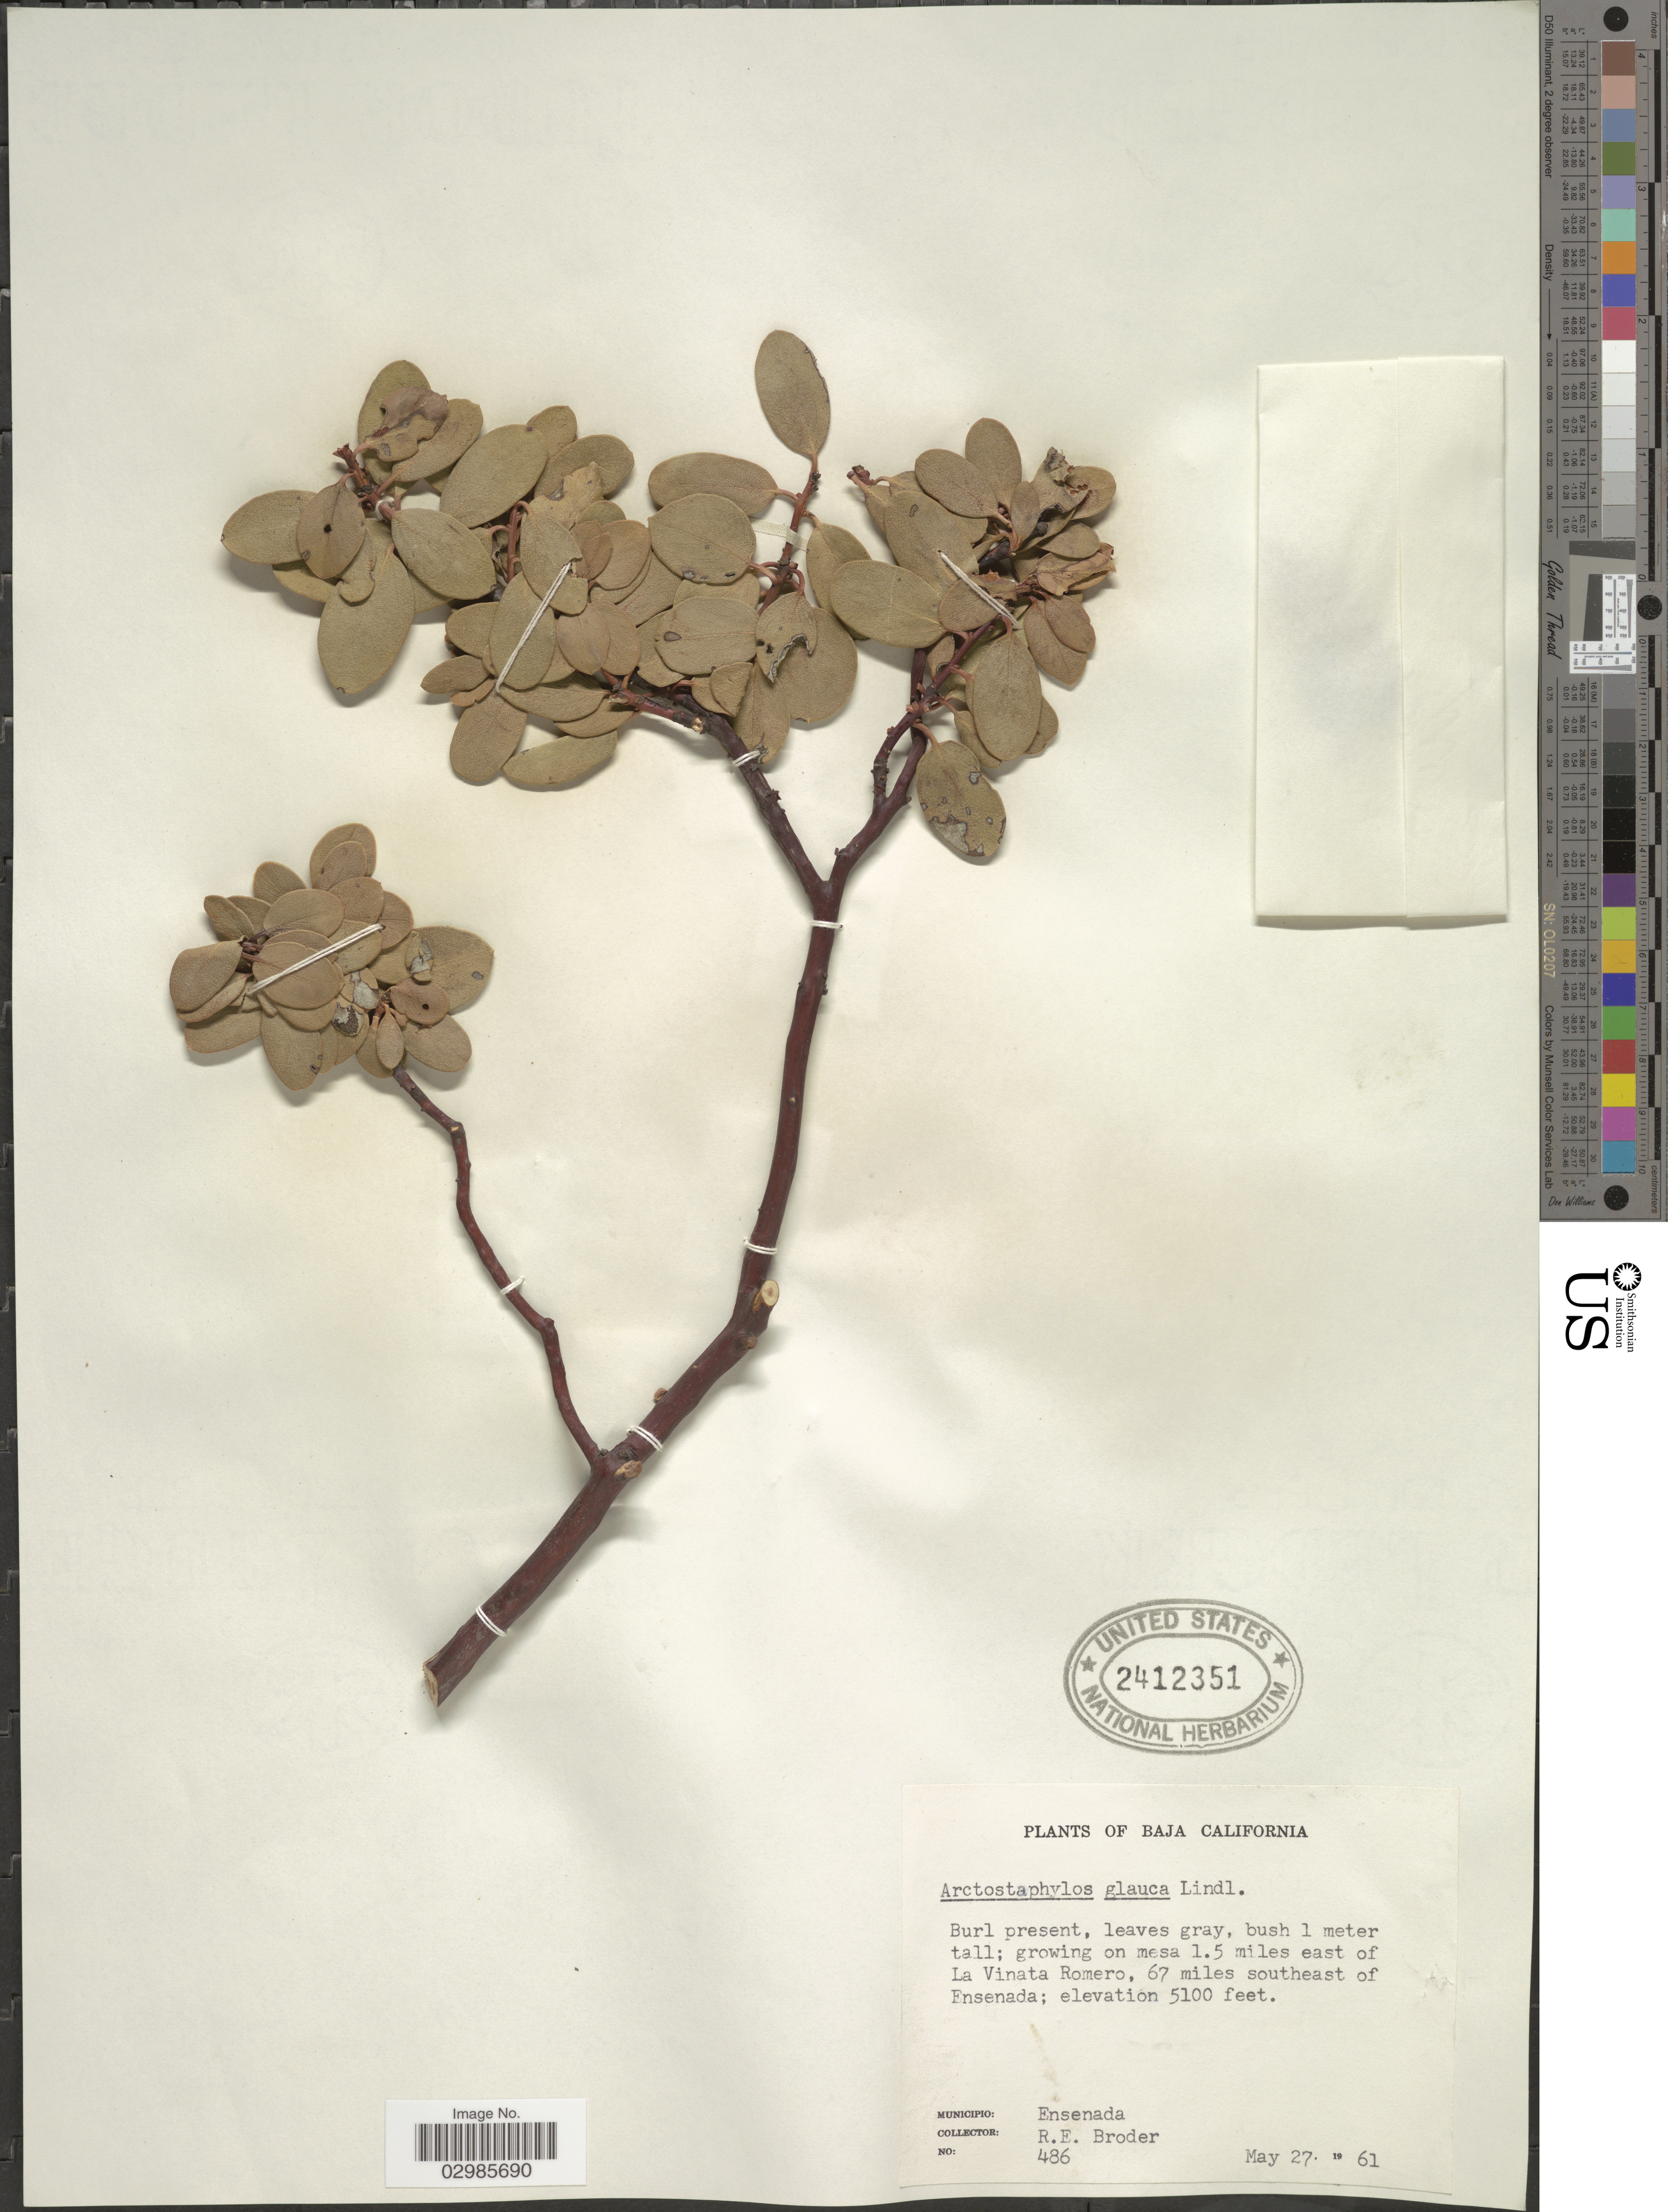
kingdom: Plantae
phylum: Tracheophyta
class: Magnoliopsida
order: Ericales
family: Ericaceae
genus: Arctostaphylos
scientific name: Arctostaphylos glauca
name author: Lindl.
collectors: R. Broder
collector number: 486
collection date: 1961-05-27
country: Mexico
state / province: Baja California Norte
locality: Growing on mesa 1.5 miles east of La Vinata Romero, 67 miles southeast of Ensenada.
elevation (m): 1554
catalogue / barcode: US 2412351